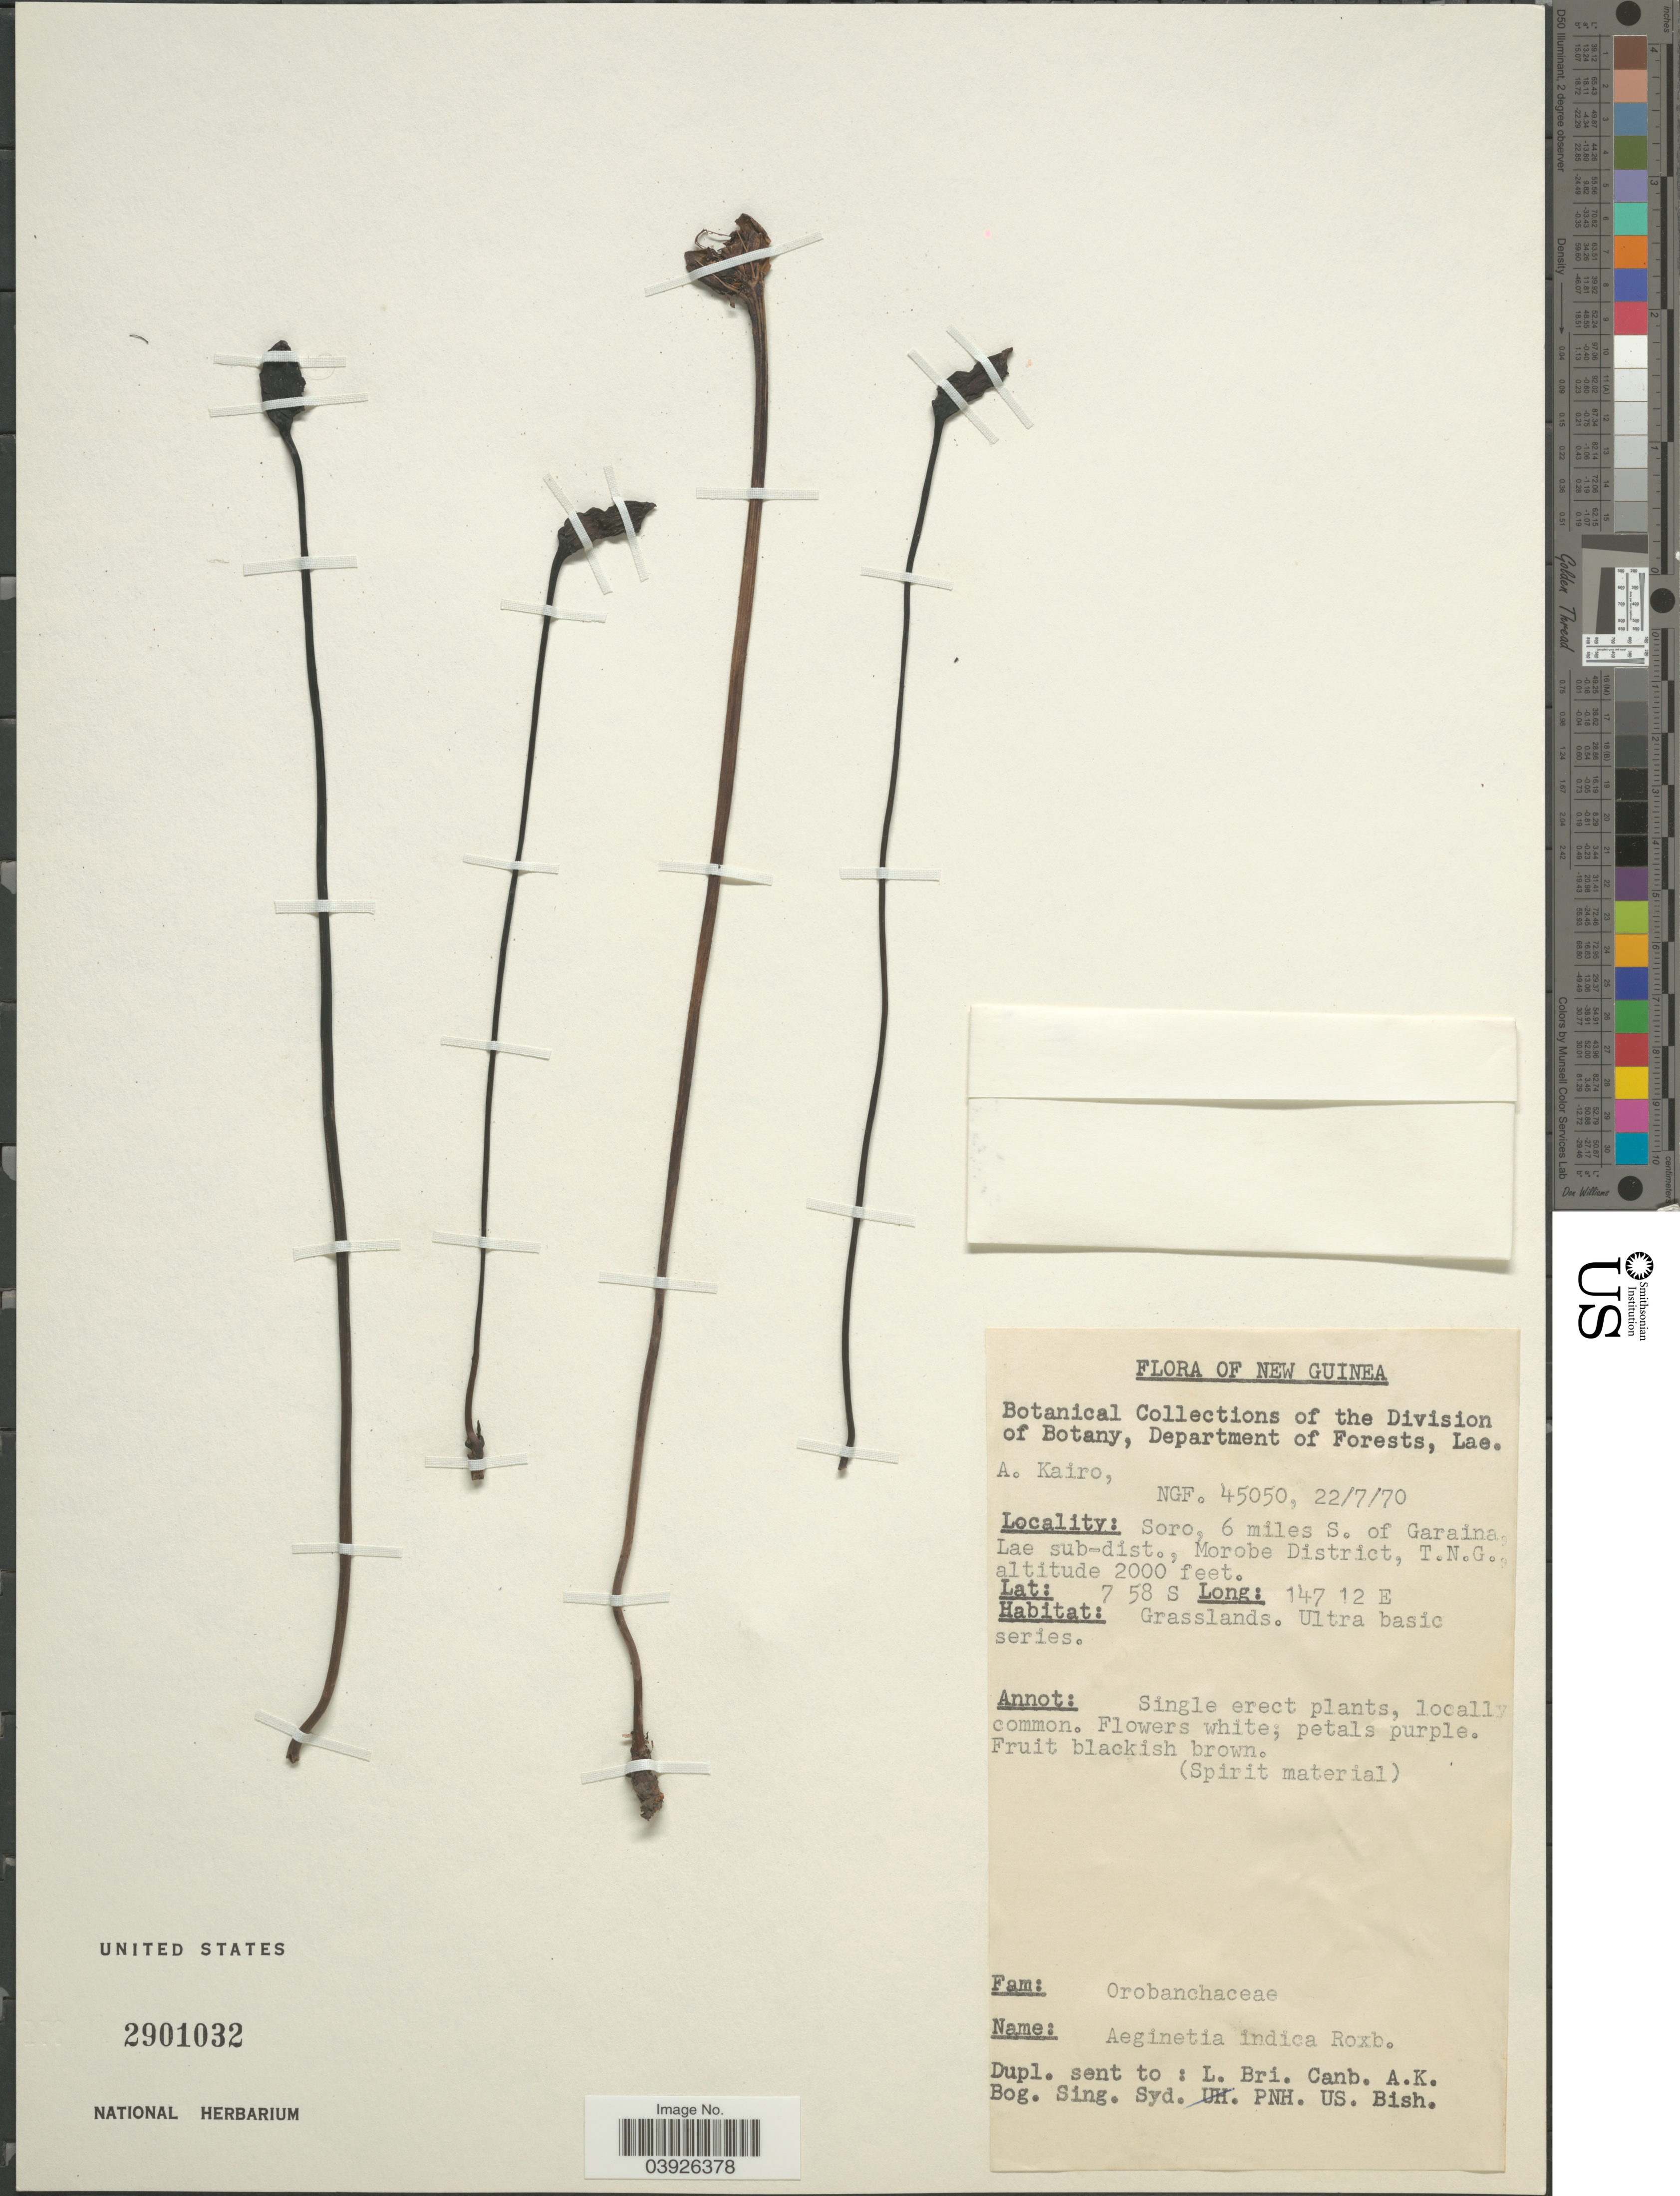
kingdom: Plantae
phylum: Tracheophyta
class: Magnoliopsida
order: Lamiales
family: Orobanchaceae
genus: Aeginetia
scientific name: Aeginetia indica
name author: L.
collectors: A. Kairo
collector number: NGF 45050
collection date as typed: Transcribed d/m/y: 22/7/70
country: Papua New Guinea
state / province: Morobe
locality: New Guinea. Soro, 6 miles S. of Garaina, Lae sub-dist., Morobe District, T.N.G.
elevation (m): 610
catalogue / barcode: US 2901032